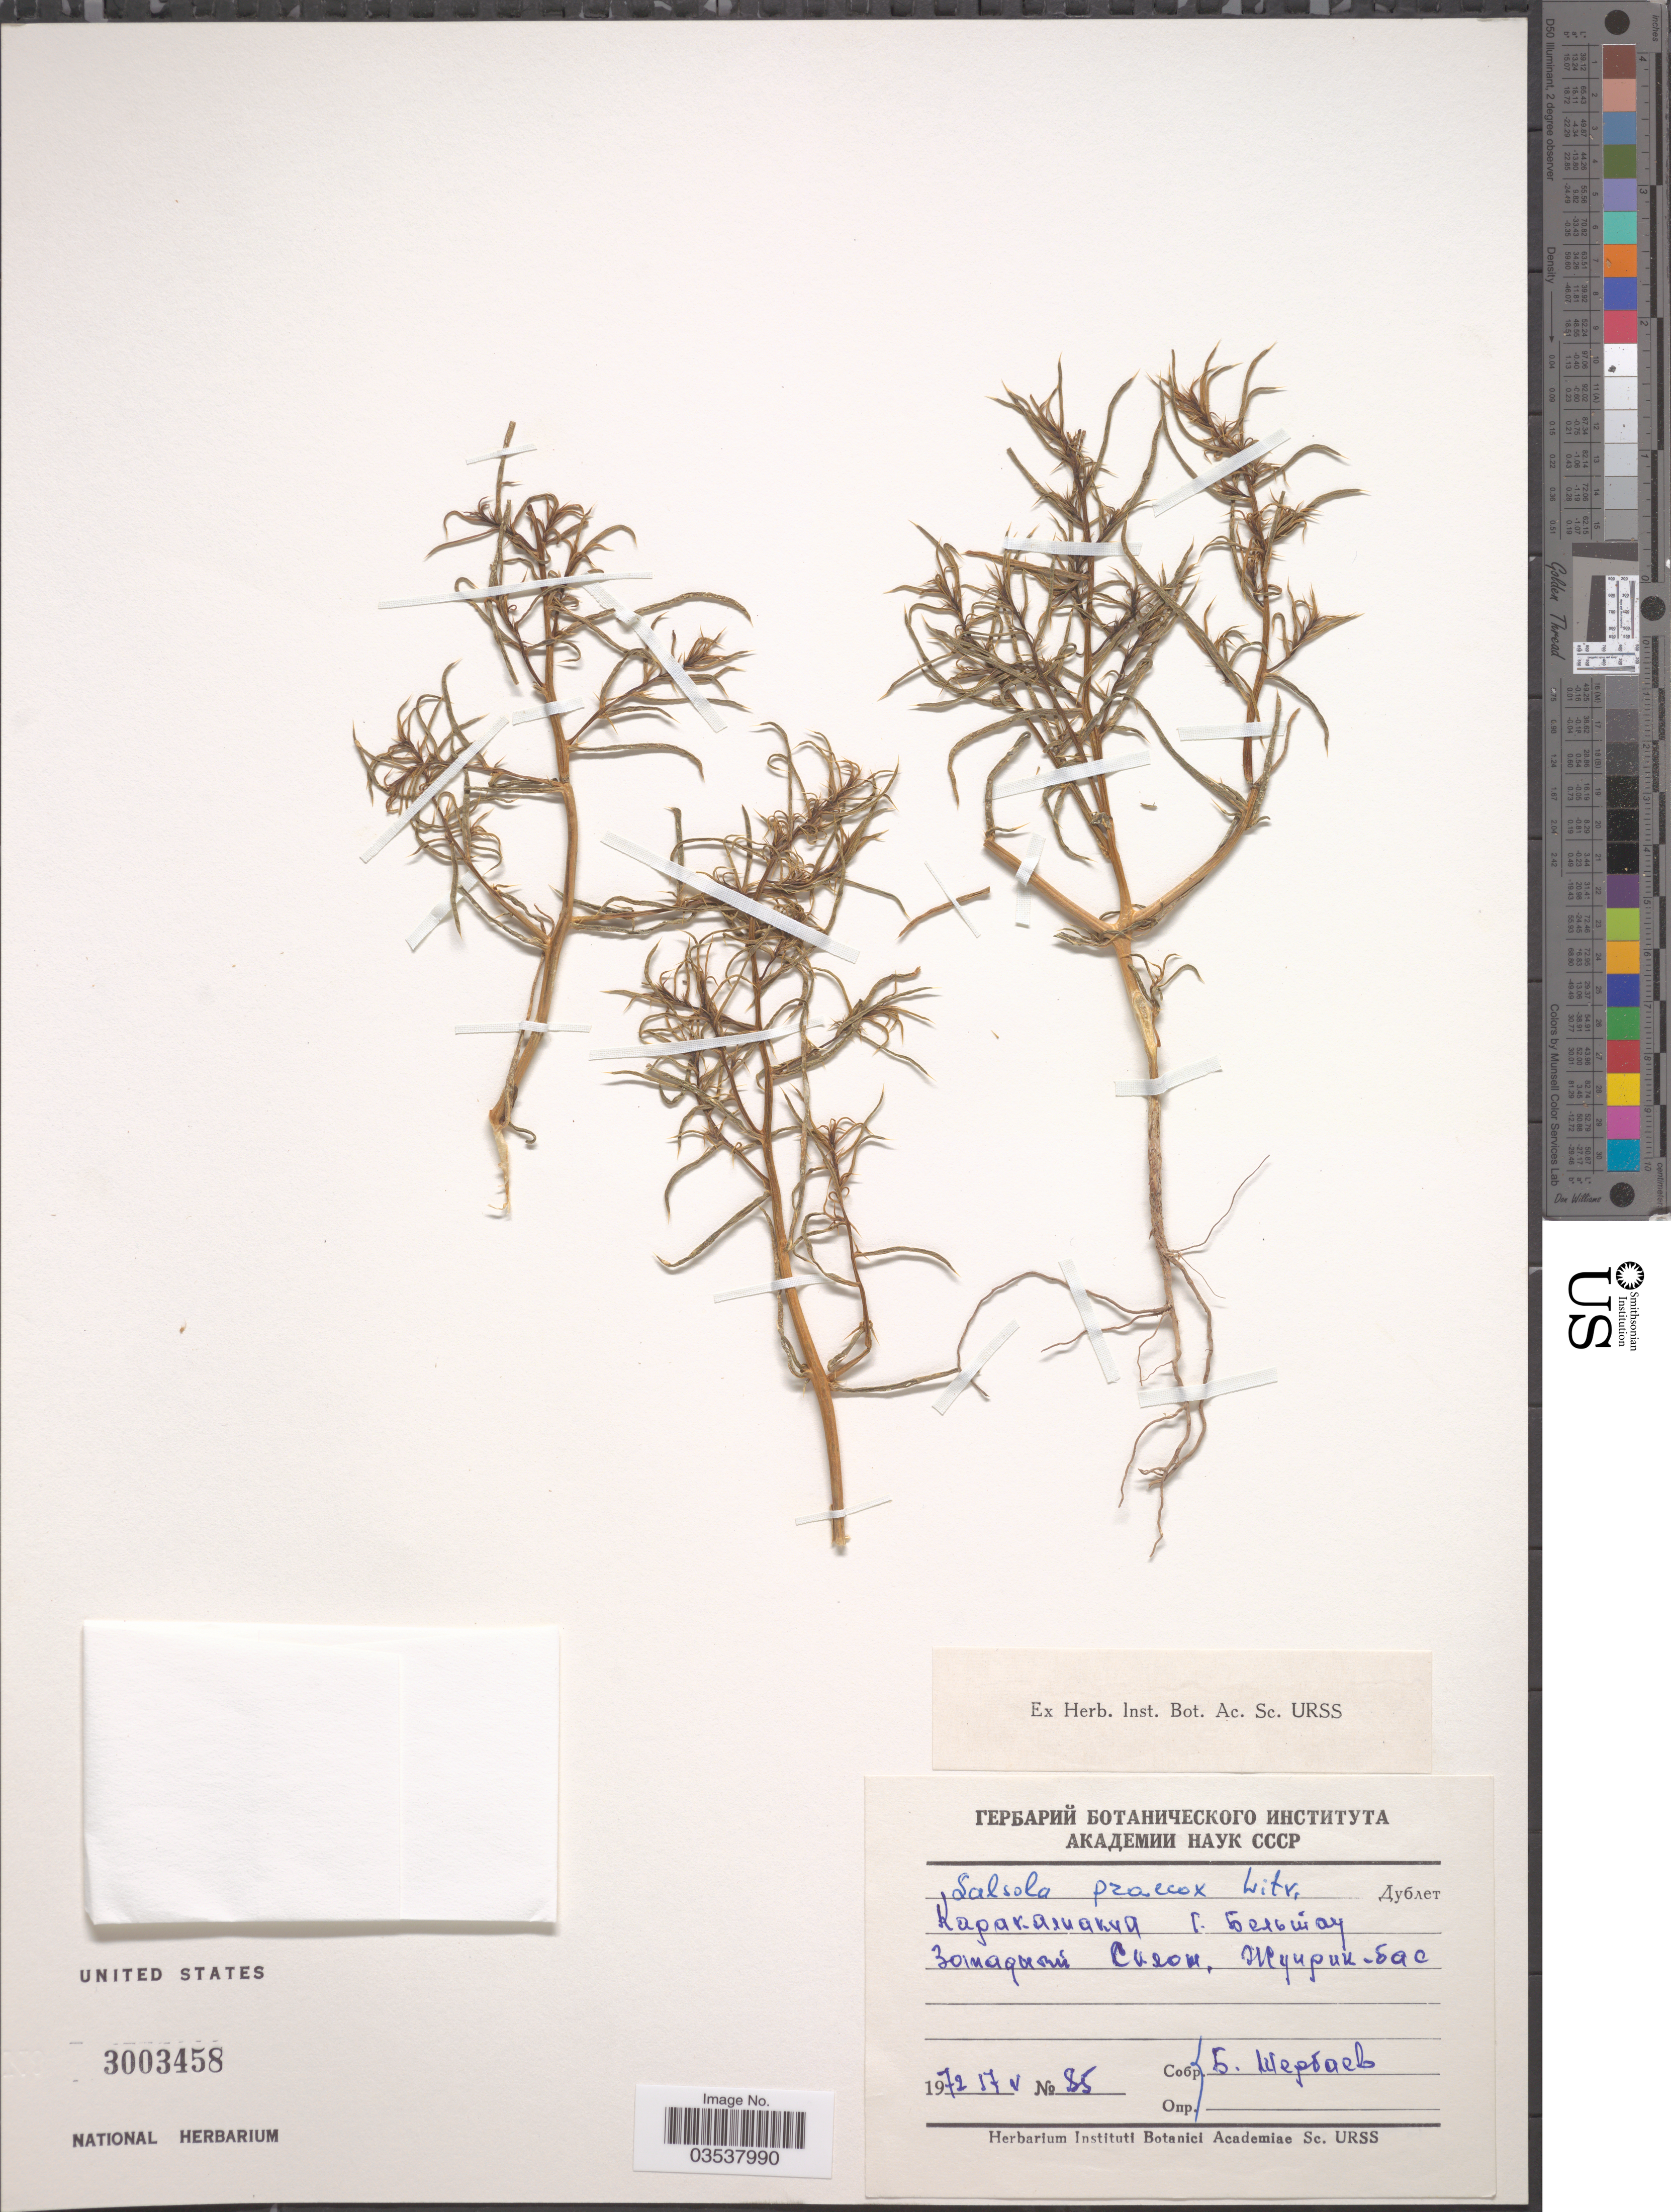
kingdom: Plantae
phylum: Tracheophyta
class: Magnoliopsida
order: Caryophyllales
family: Amaranthaceae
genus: Salsola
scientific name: Salsola praecox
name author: (Litv.) Iljin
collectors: B. Sherbaev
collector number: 85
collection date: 1972-05-17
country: Uzbekistan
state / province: Qoraqalpog'iston Republikasi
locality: Beltau.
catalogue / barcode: US 3003458